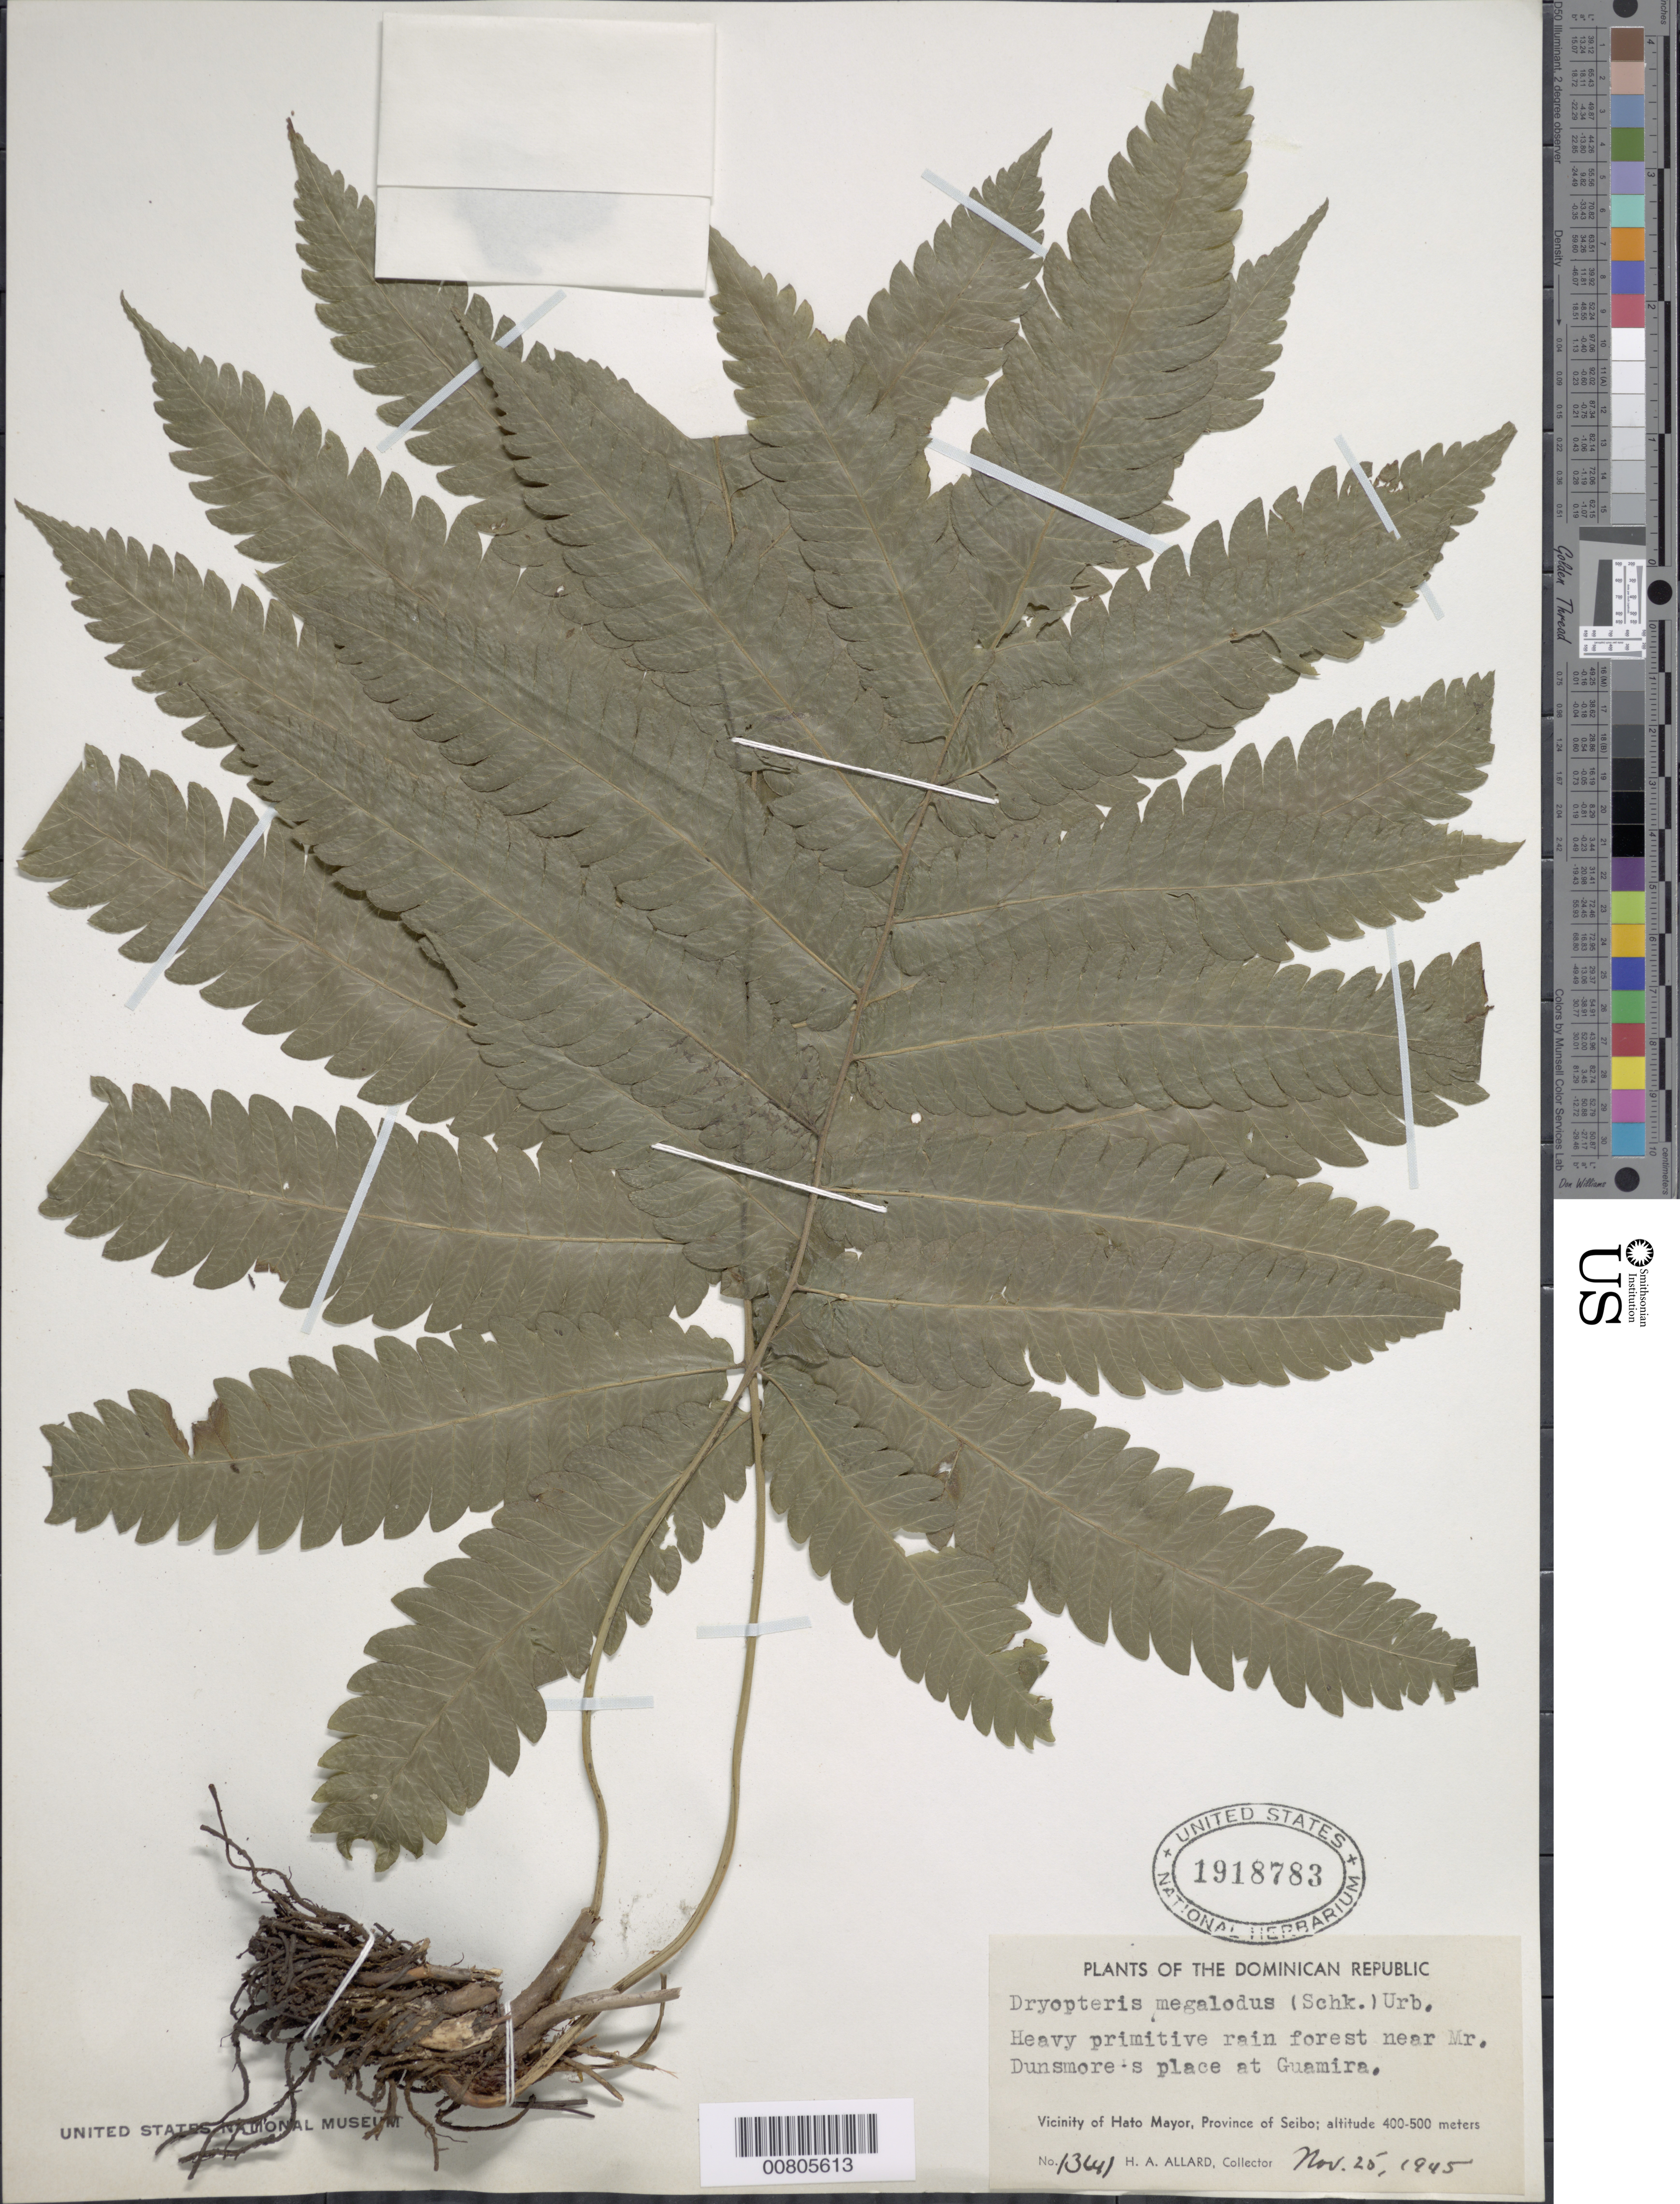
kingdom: Plantae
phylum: Tracheophyta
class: Polypodiopsida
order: Polypodiales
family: Thelypteridaceae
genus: Goniopteris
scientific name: Goniopteris pennata (Poir.) comb. nov., ined 2015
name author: (Poir.)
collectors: H. A. Allard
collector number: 13641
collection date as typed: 25 Nov 1945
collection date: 1945-11-25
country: Dominican Republic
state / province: El Seibo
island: Hispaniola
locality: Hato Mayor vicinity, near Mr. Dunsmore's place at Guamira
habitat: Heavy primitive rainforest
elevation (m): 400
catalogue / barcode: US 1918783